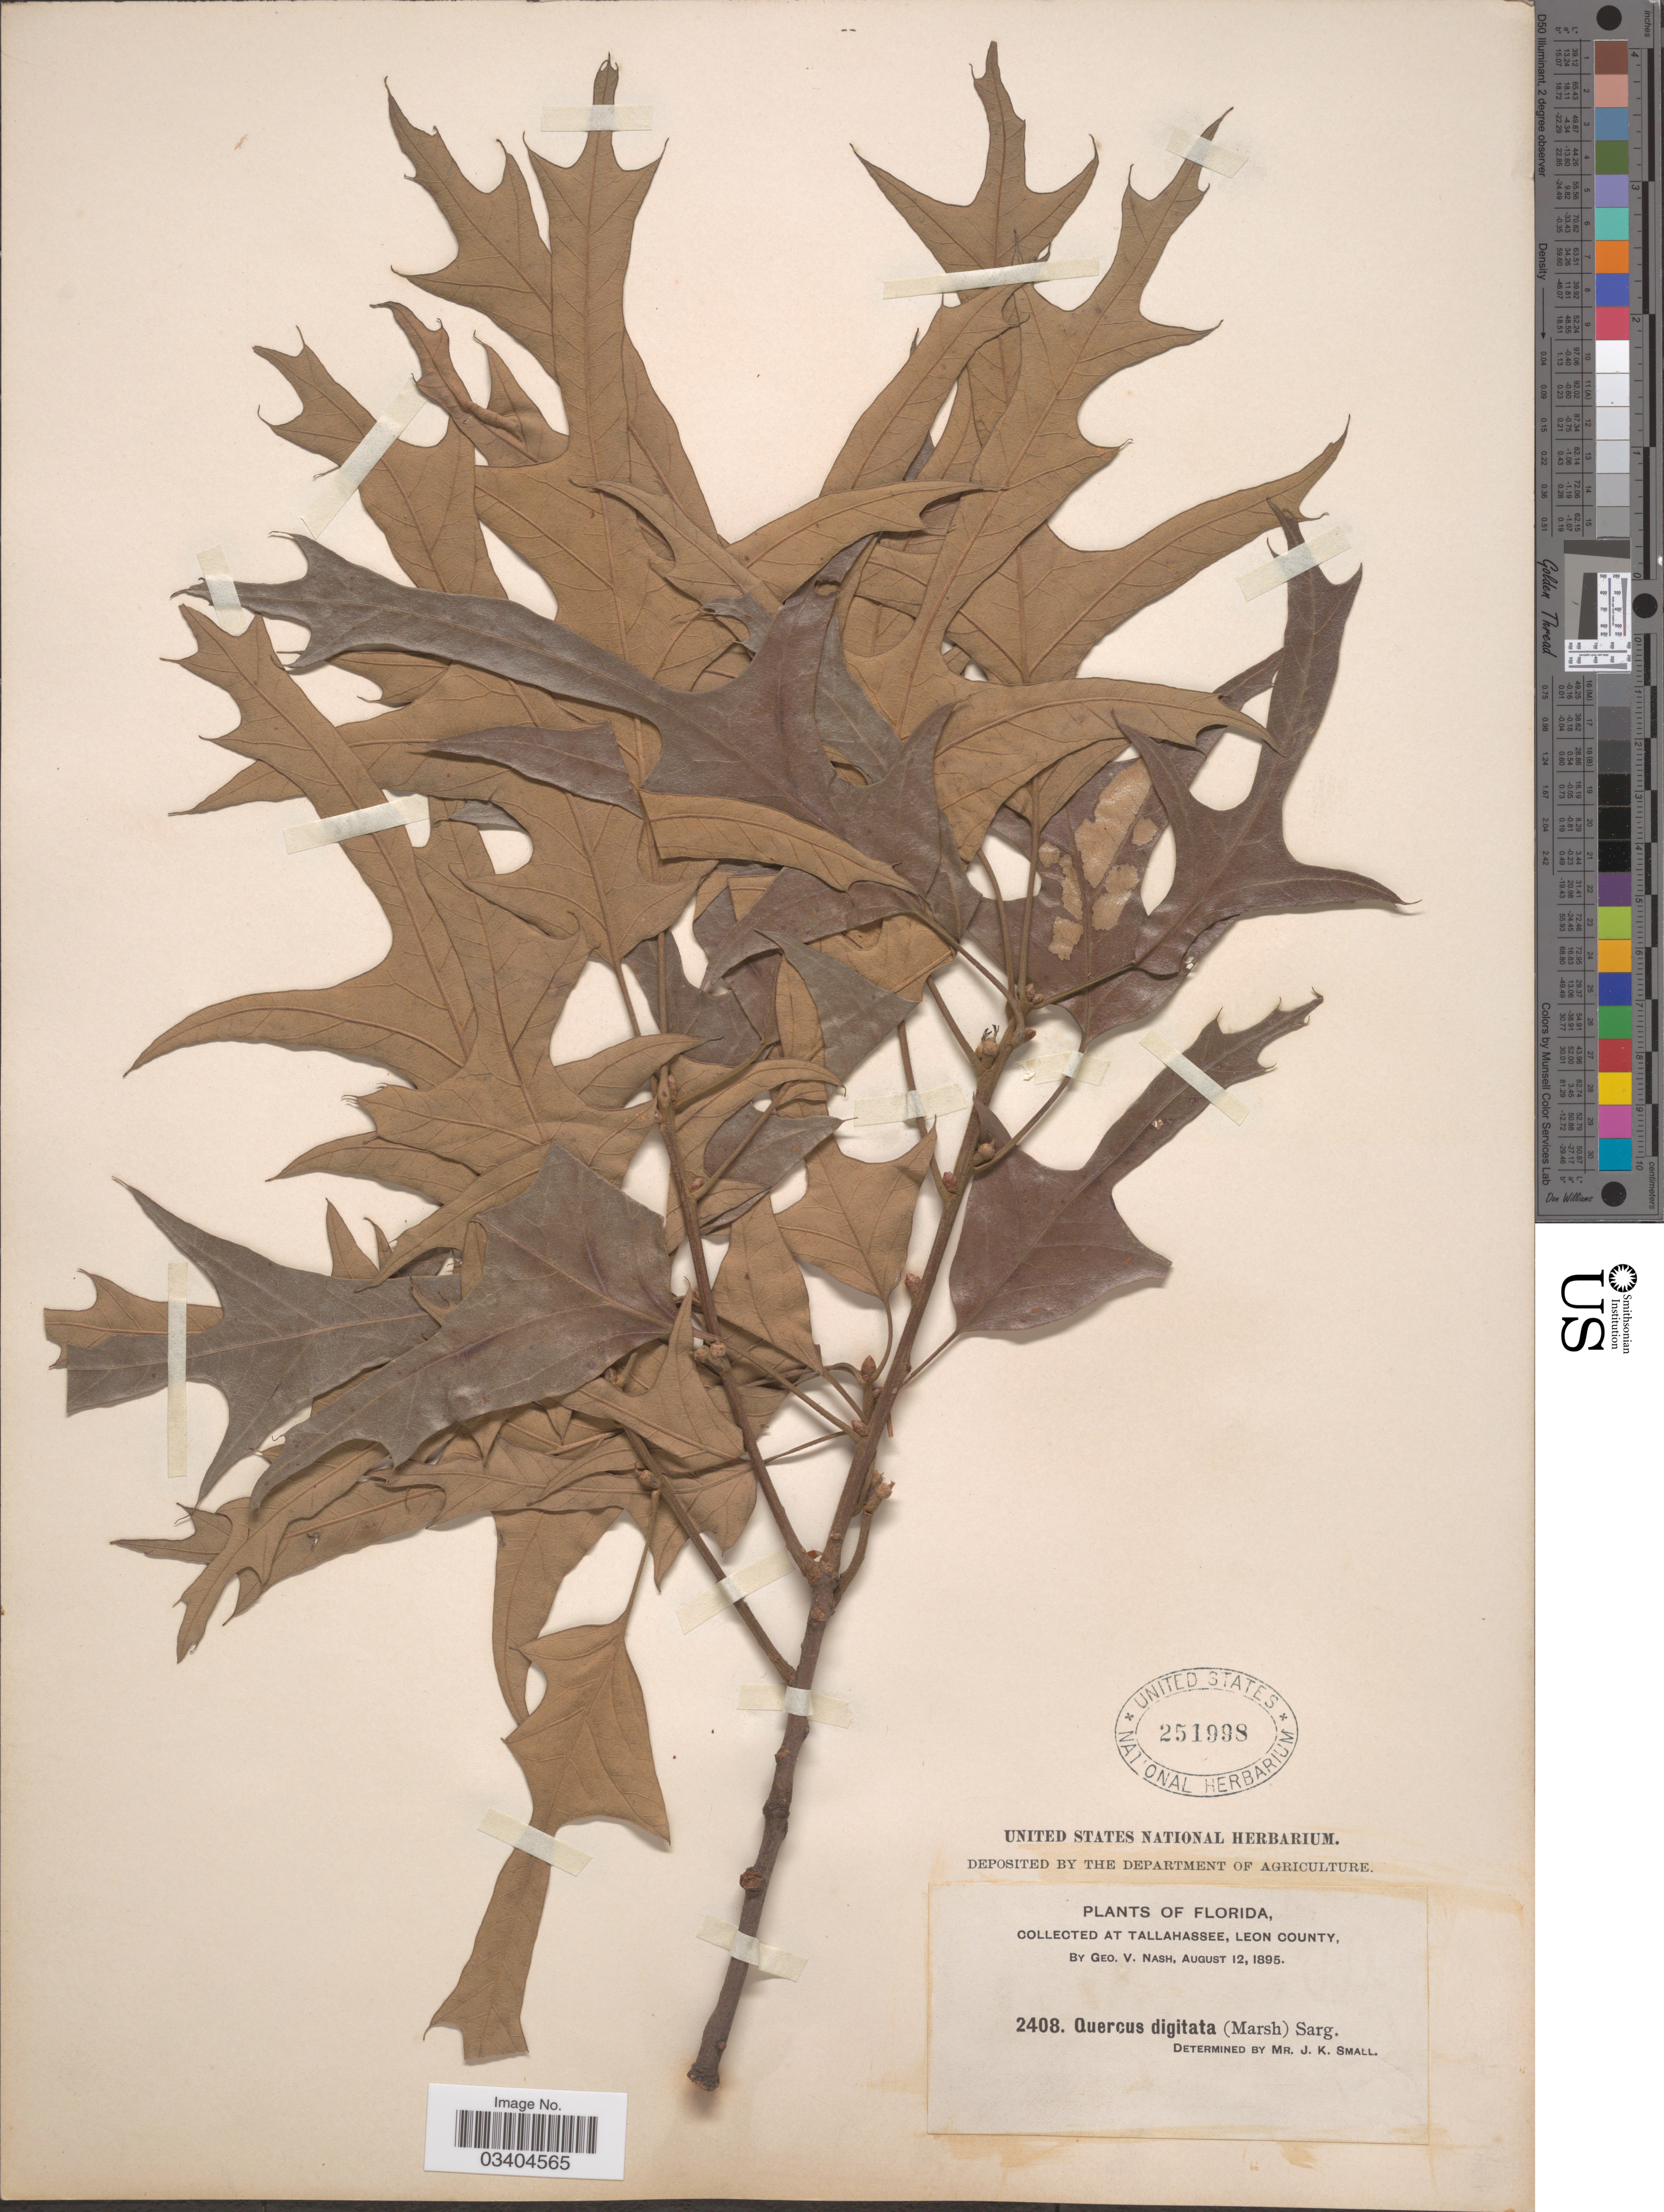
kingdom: Plantae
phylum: Tracheophyta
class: Magnoliopsida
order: Fagales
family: Fagaceae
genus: Quercus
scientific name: Quercus falcata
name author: Michx.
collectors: G. V. Nash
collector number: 2408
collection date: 1895-08-12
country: United States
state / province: Florida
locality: Tallahassee, Leon County.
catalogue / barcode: US 251998